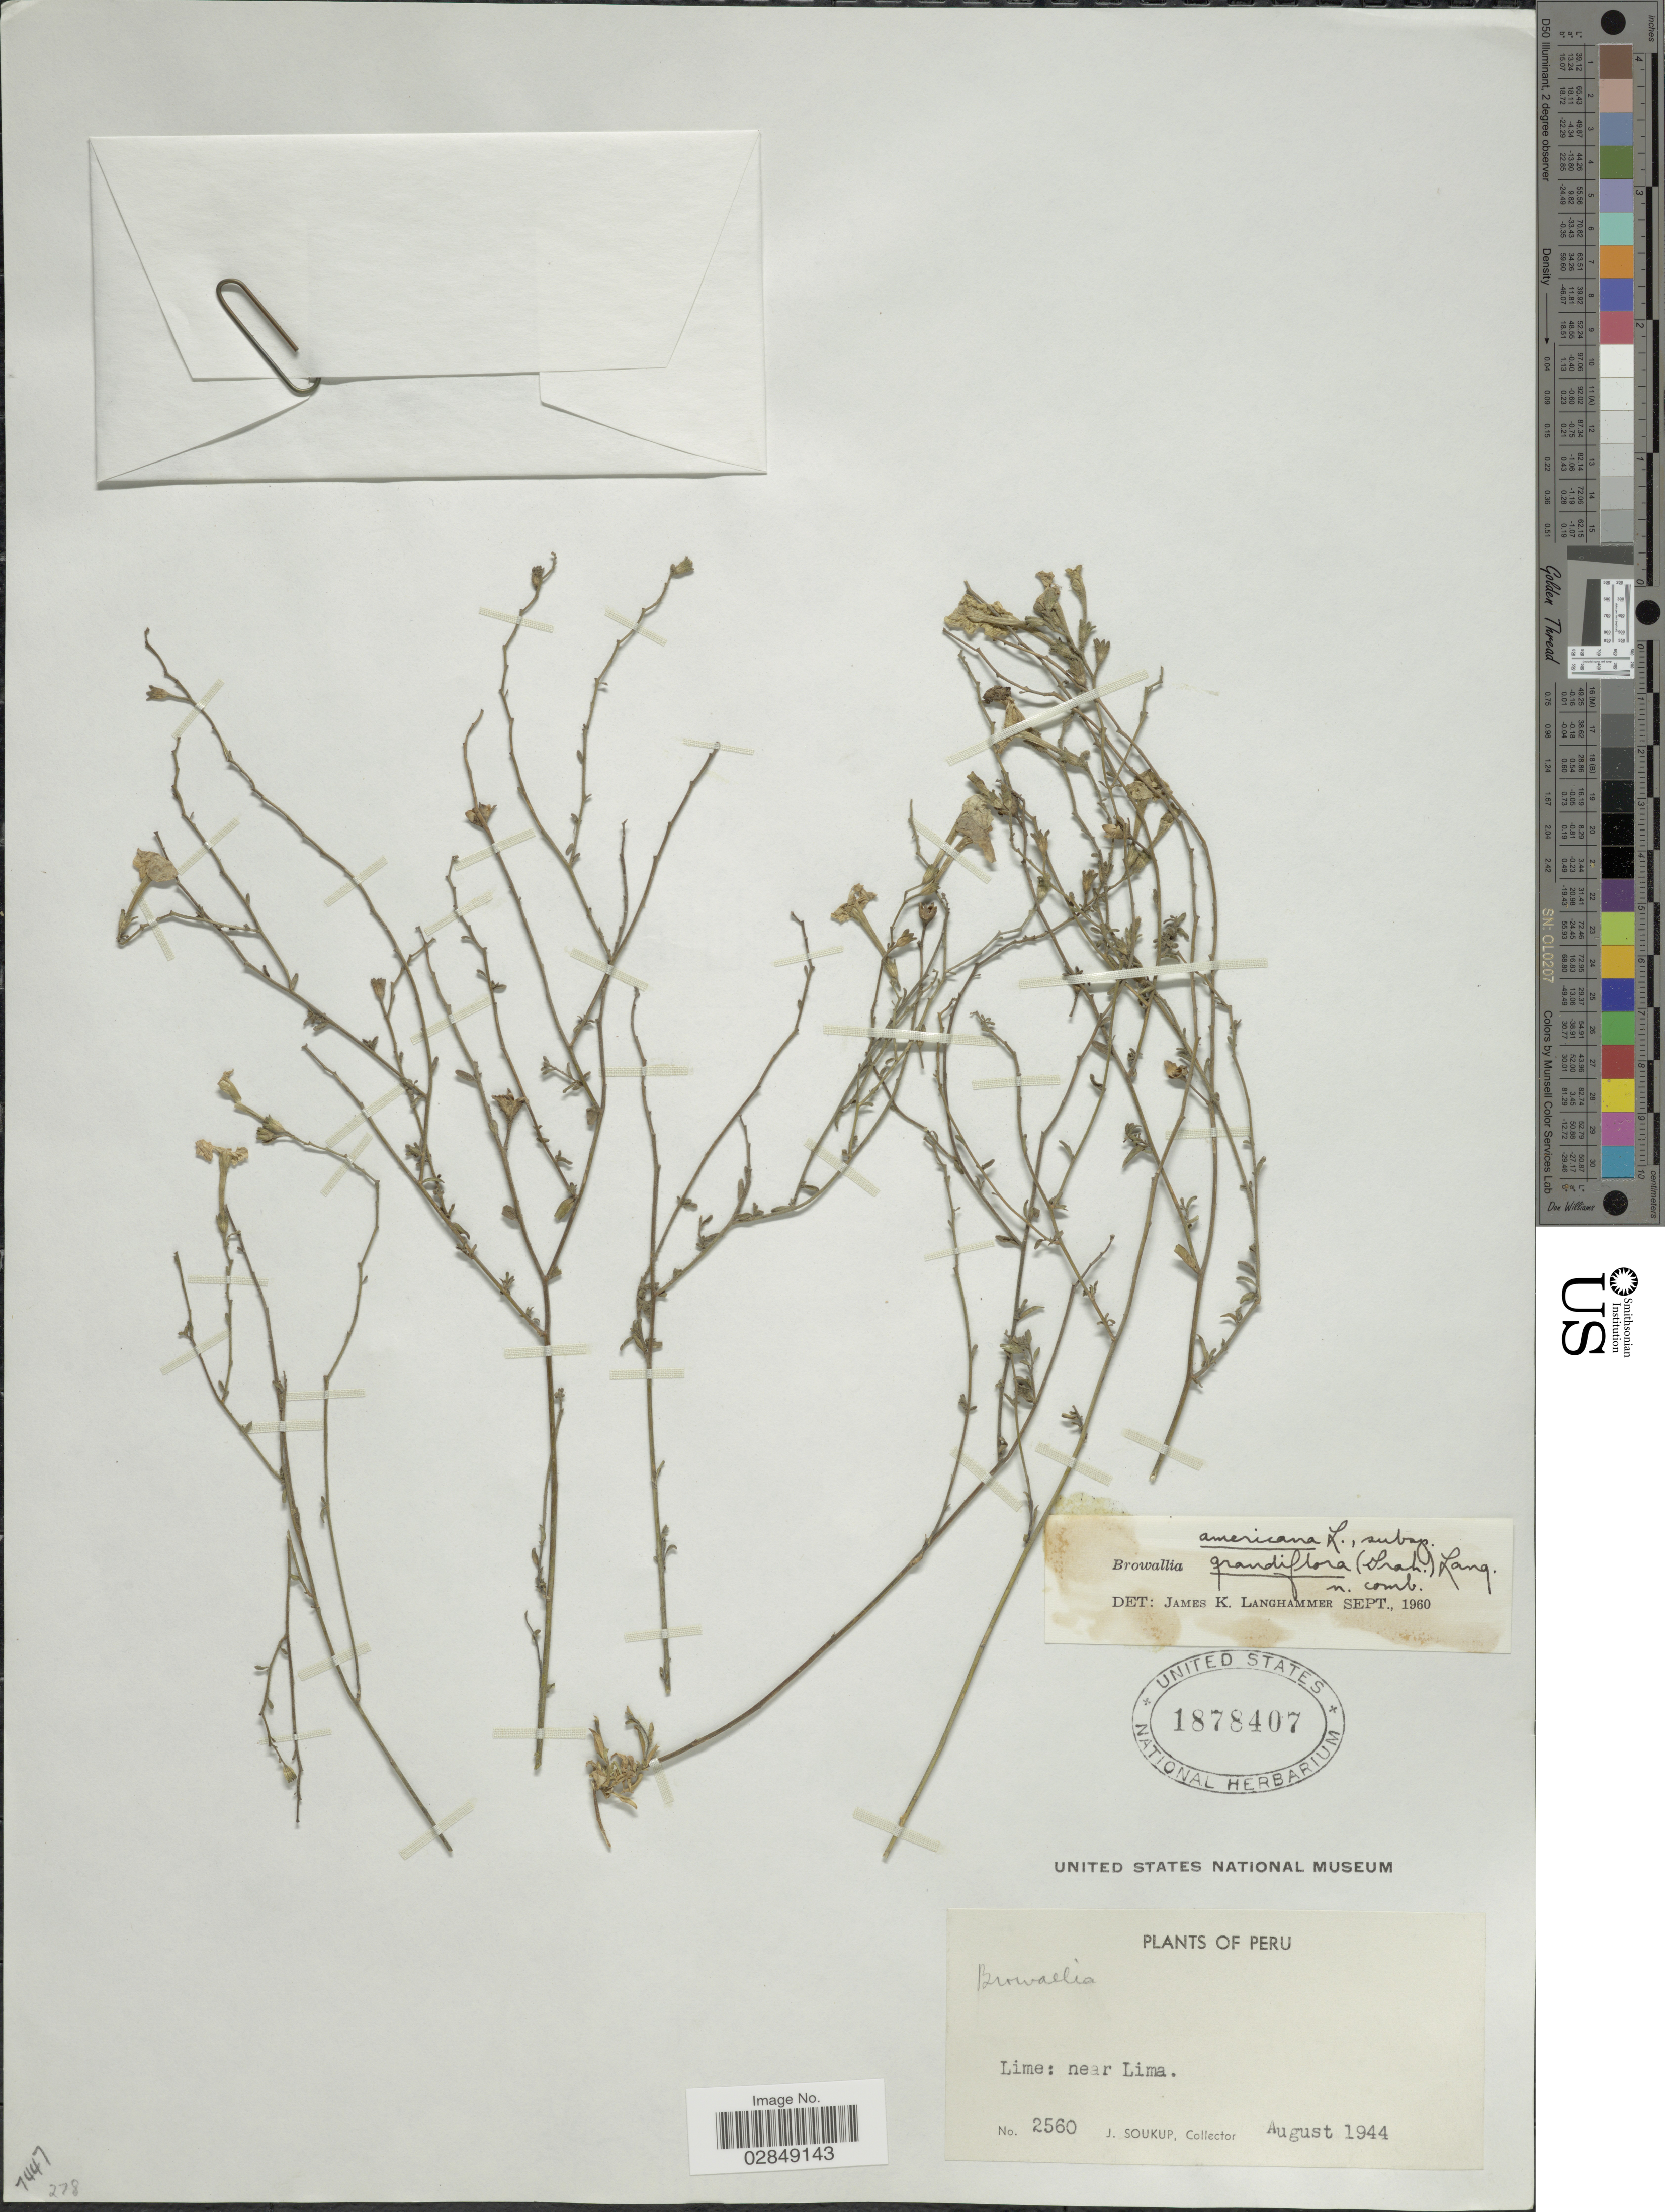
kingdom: Plantae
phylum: Tracheophyta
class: Magnoliopsida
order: Solanales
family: Solanaceae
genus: Browallia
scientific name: Browallia americana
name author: L.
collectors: J. Soukup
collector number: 2560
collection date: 1944-08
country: Peru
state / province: Lima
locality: Lime: near Lima.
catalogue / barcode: US 1878407